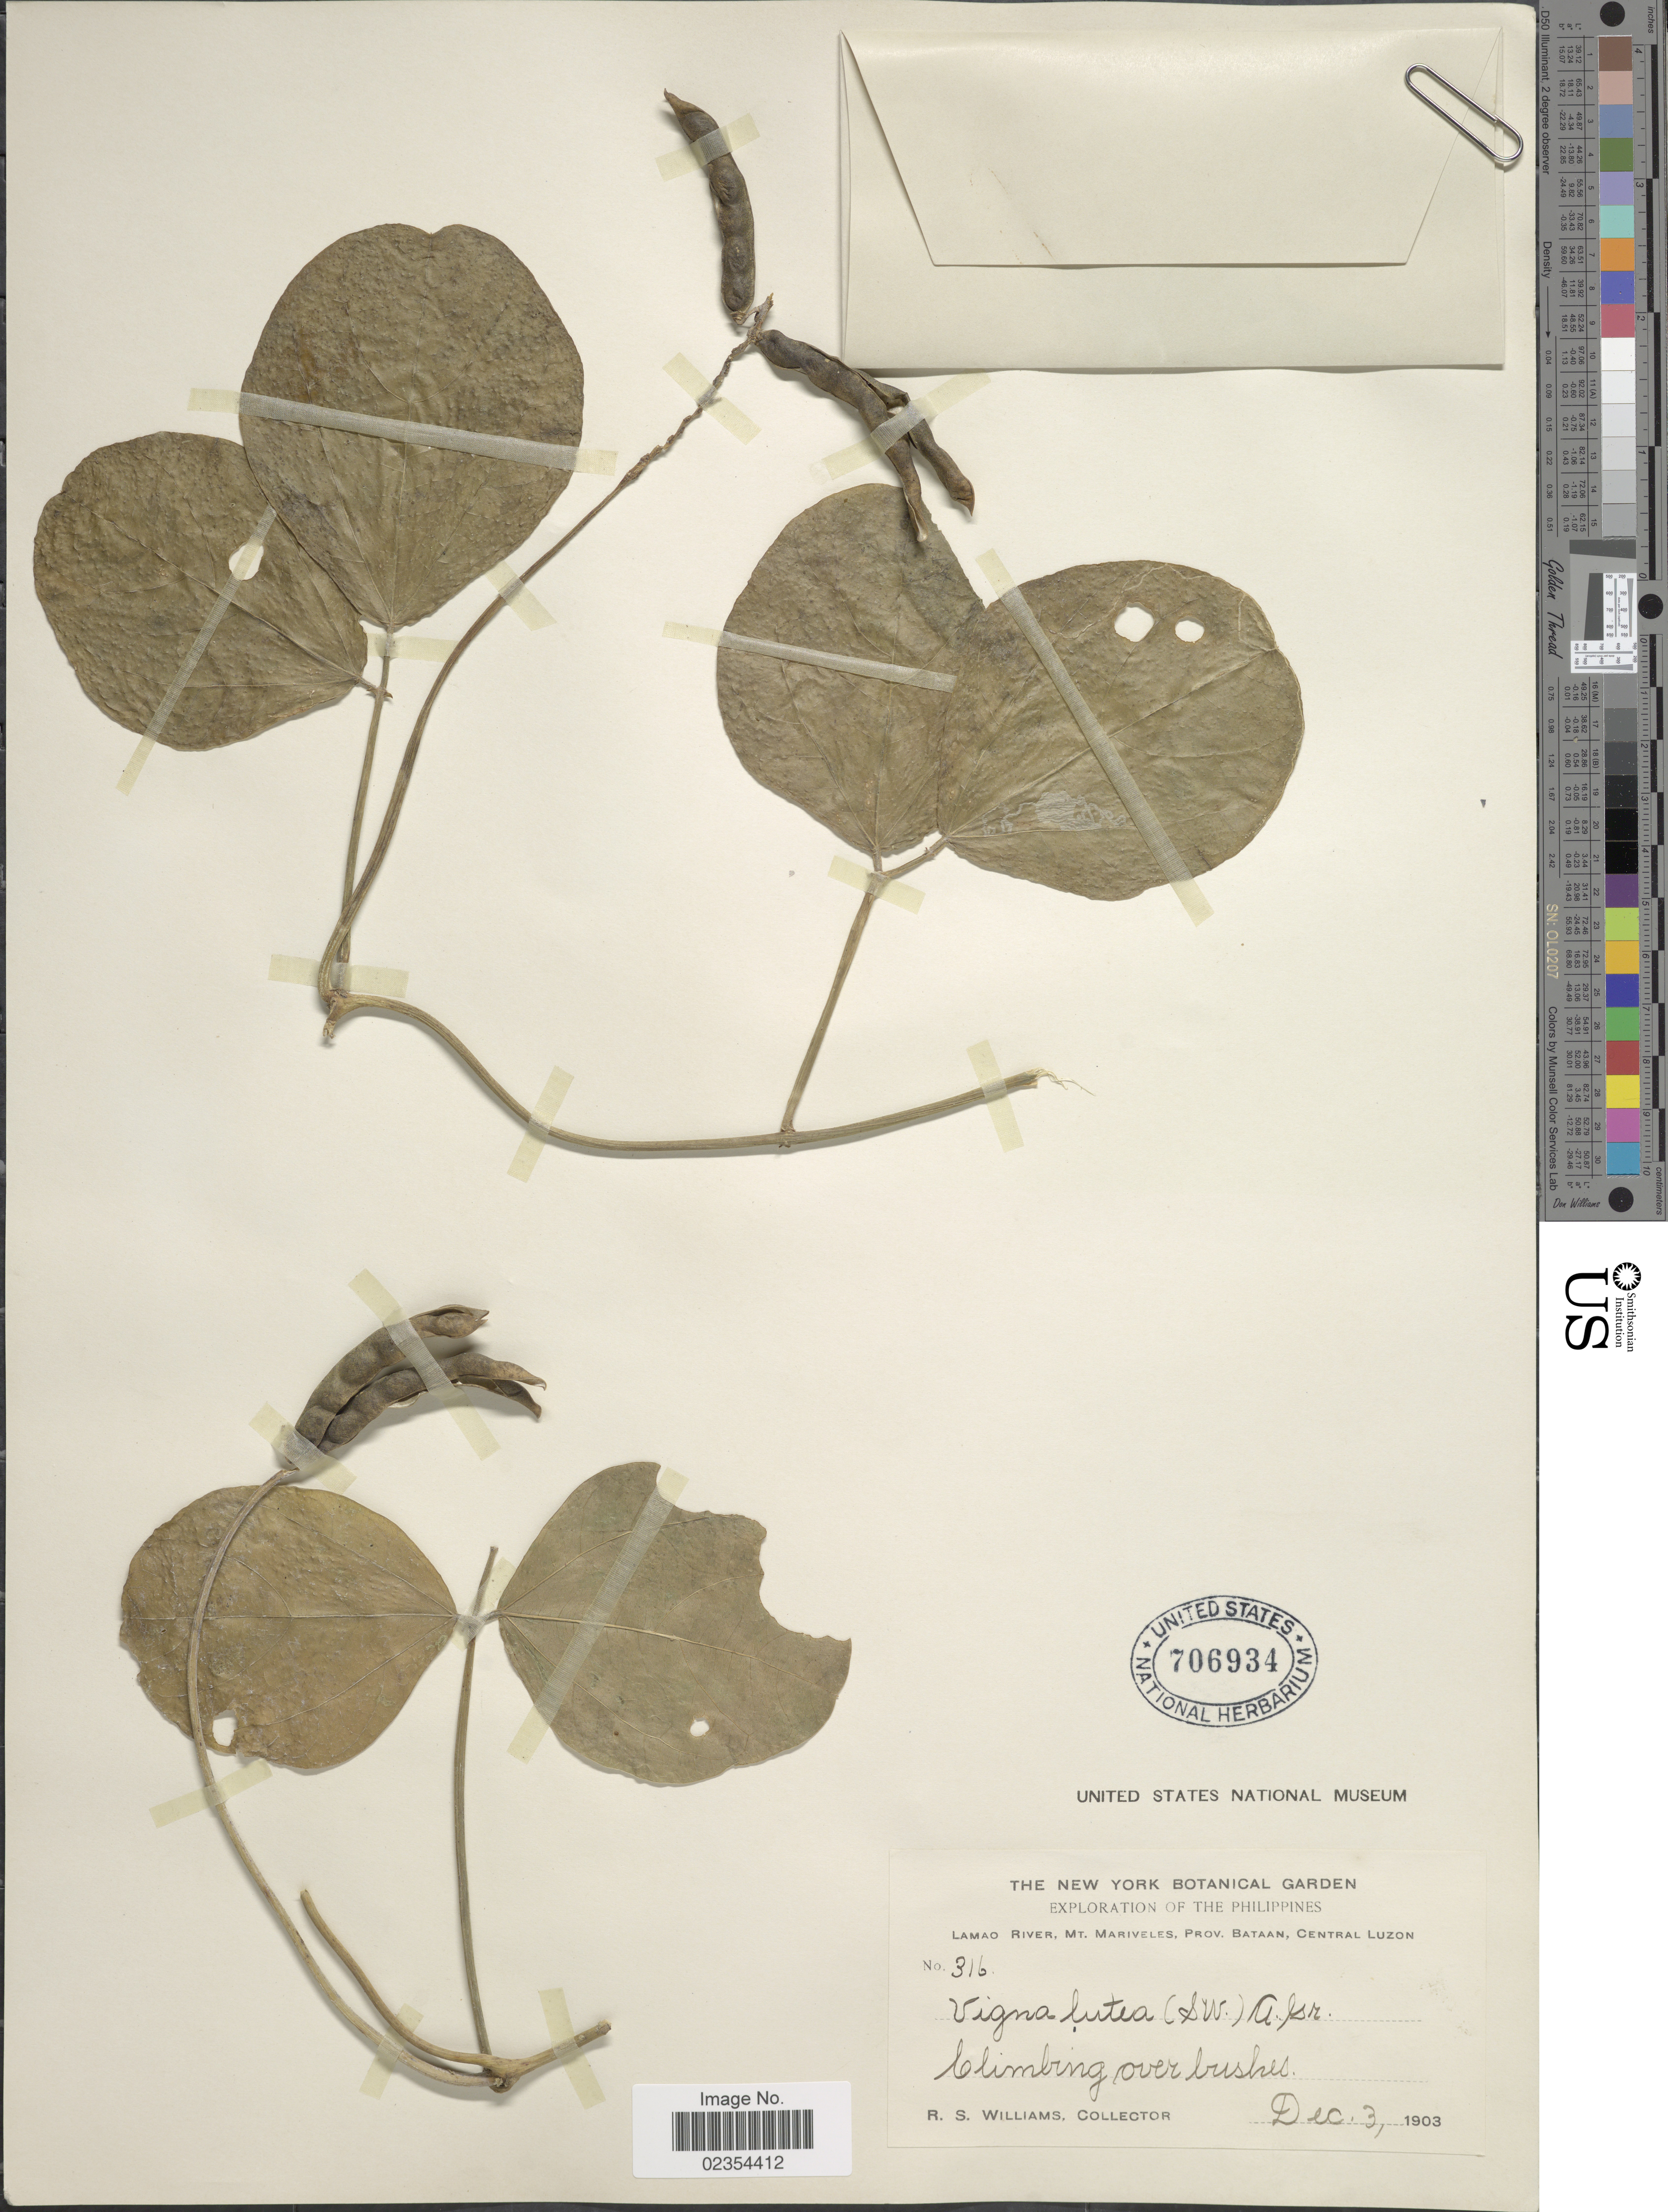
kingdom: Plantae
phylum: Tracheophyta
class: Magnoliopsida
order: Fabales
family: Fabaceae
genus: Vigna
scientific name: Vigna marina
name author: (Burm.) Merr.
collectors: R. S. Williams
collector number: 316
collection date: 1903-12-03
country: Philippines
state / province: Central Luzon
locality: Lamao River, Mt. Mariveles, Prov. Bataan.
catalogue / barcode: US 706934